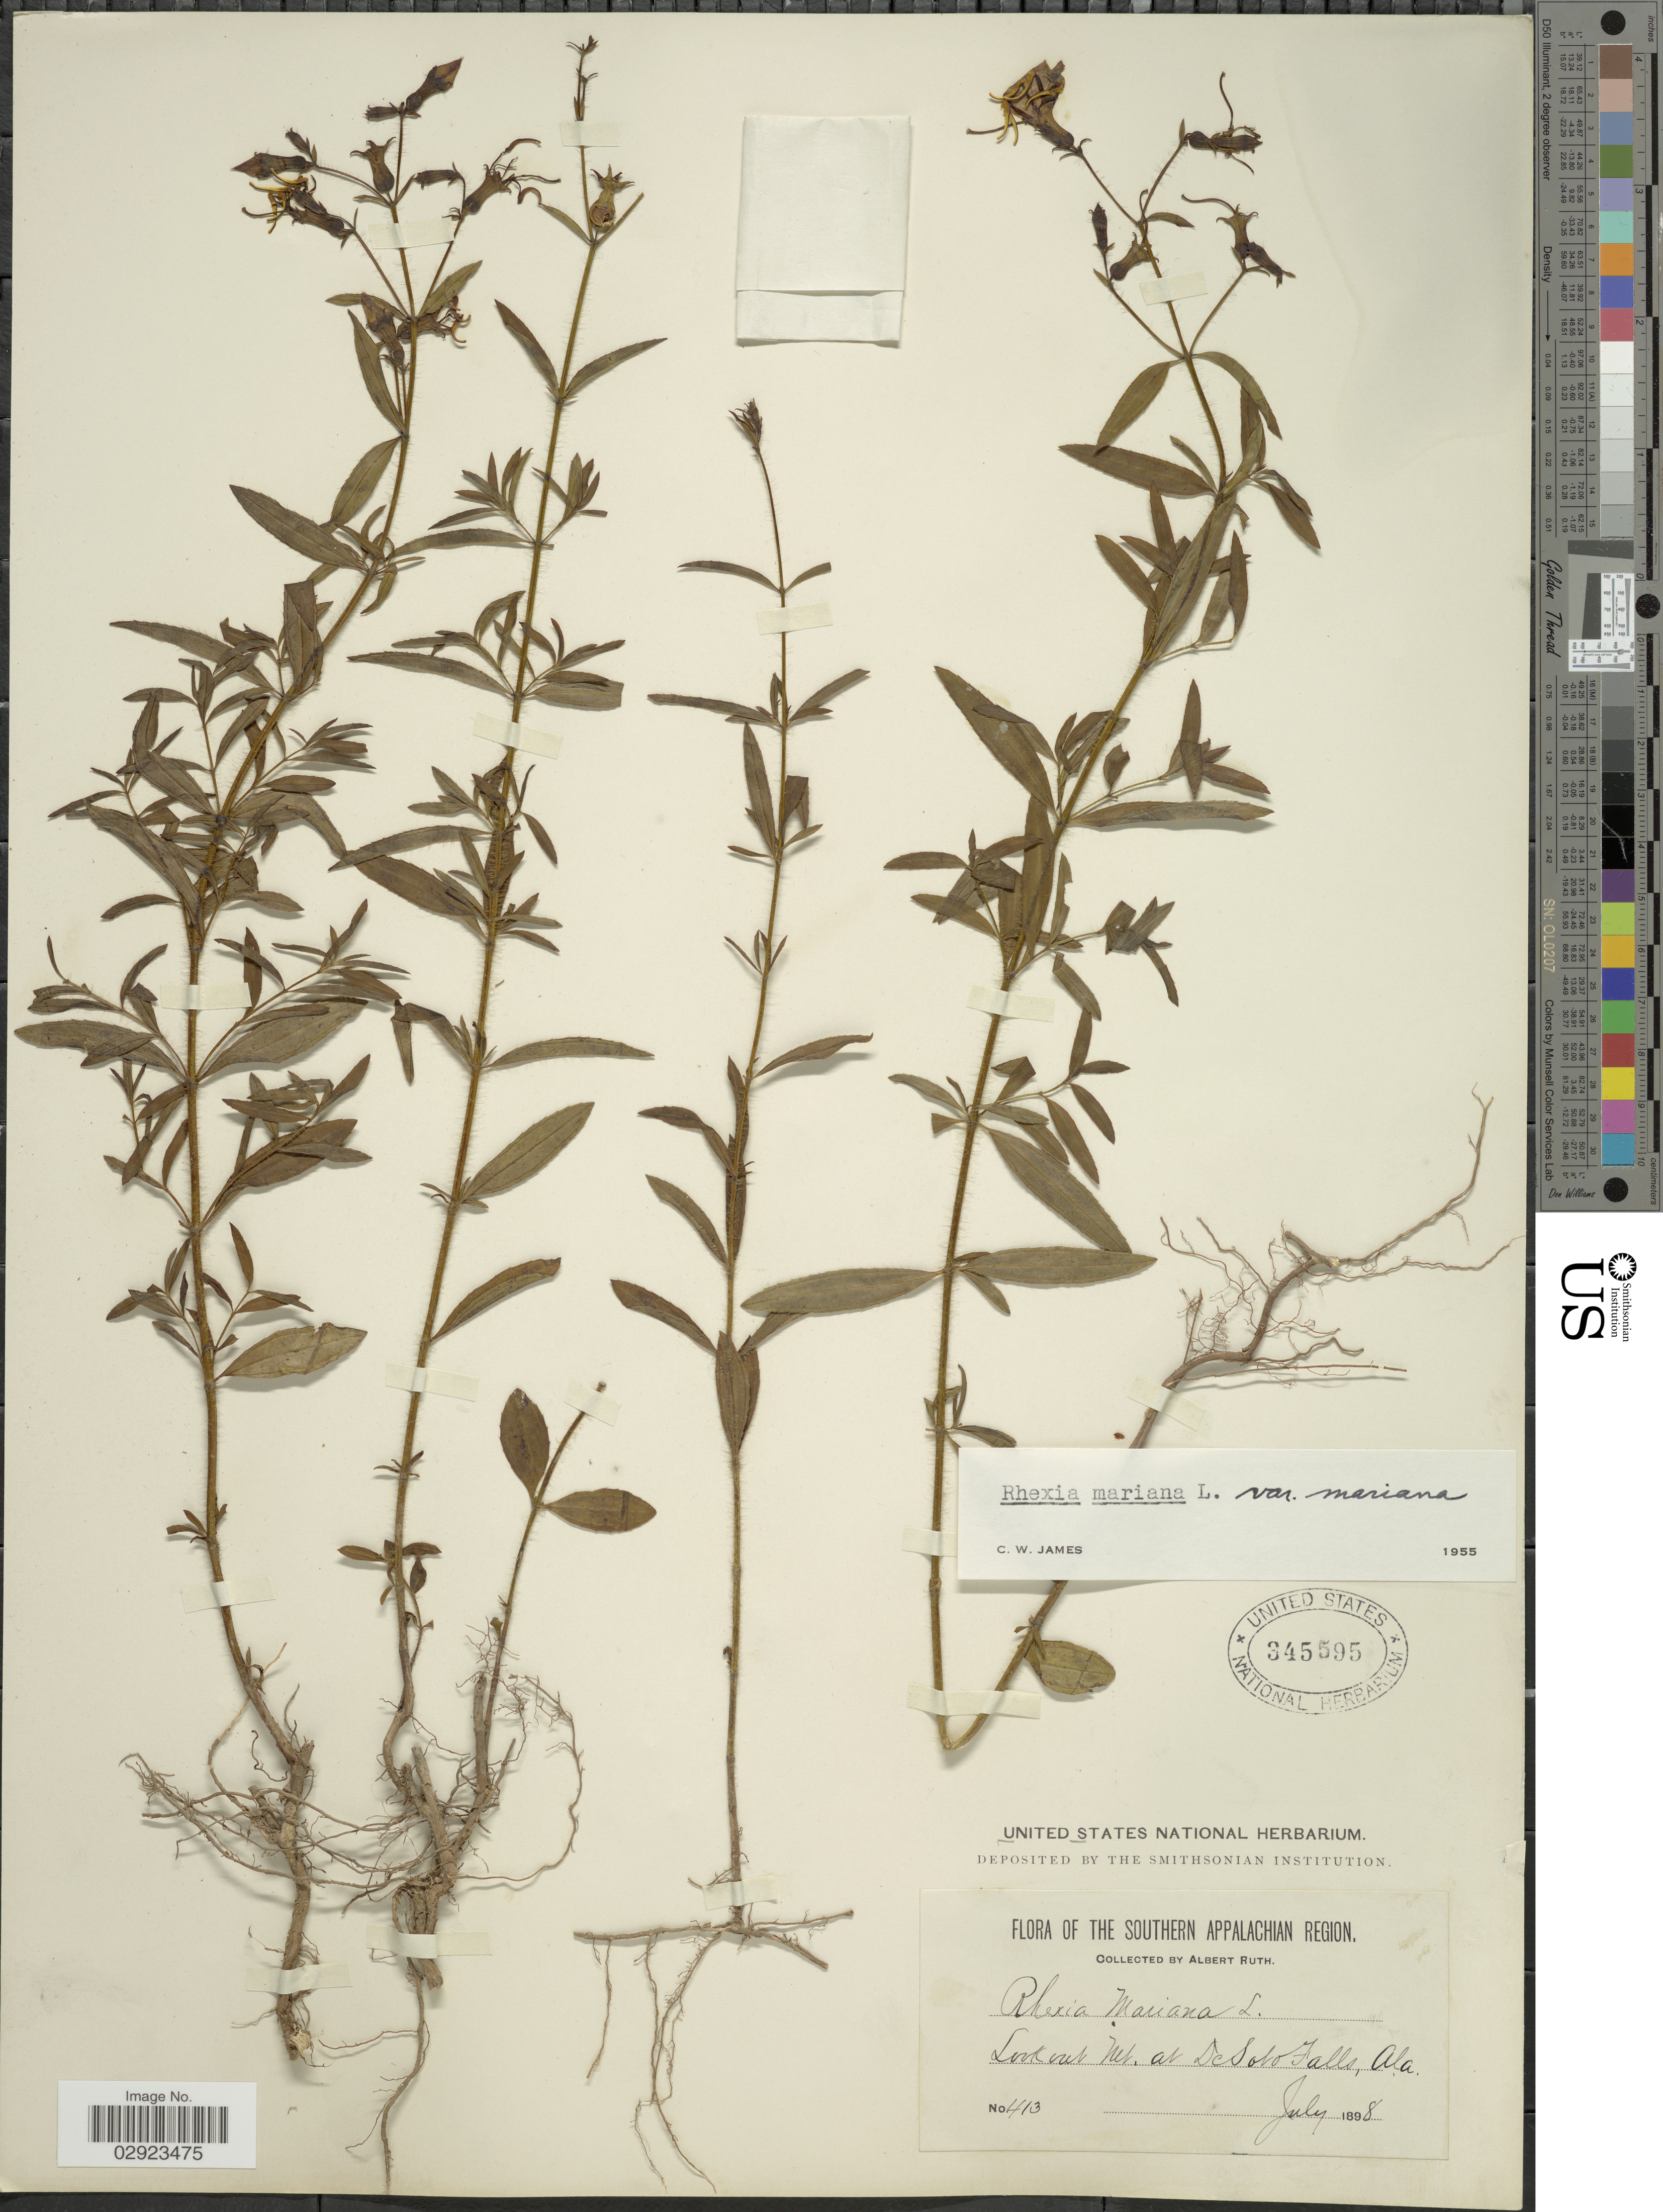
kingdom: Plantae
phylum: Tracheophyta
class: Magnoliopsida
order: Myrtales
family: Melastomataceae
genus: Rhexia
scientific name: Rhexia mariana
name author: L.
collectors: A. Ruth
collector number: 413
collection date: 1898-07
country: United States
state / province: Alabama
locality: Southern Appalachan region. Look out Mt. at De Solo Falls, Ala.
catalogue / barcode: US 345595